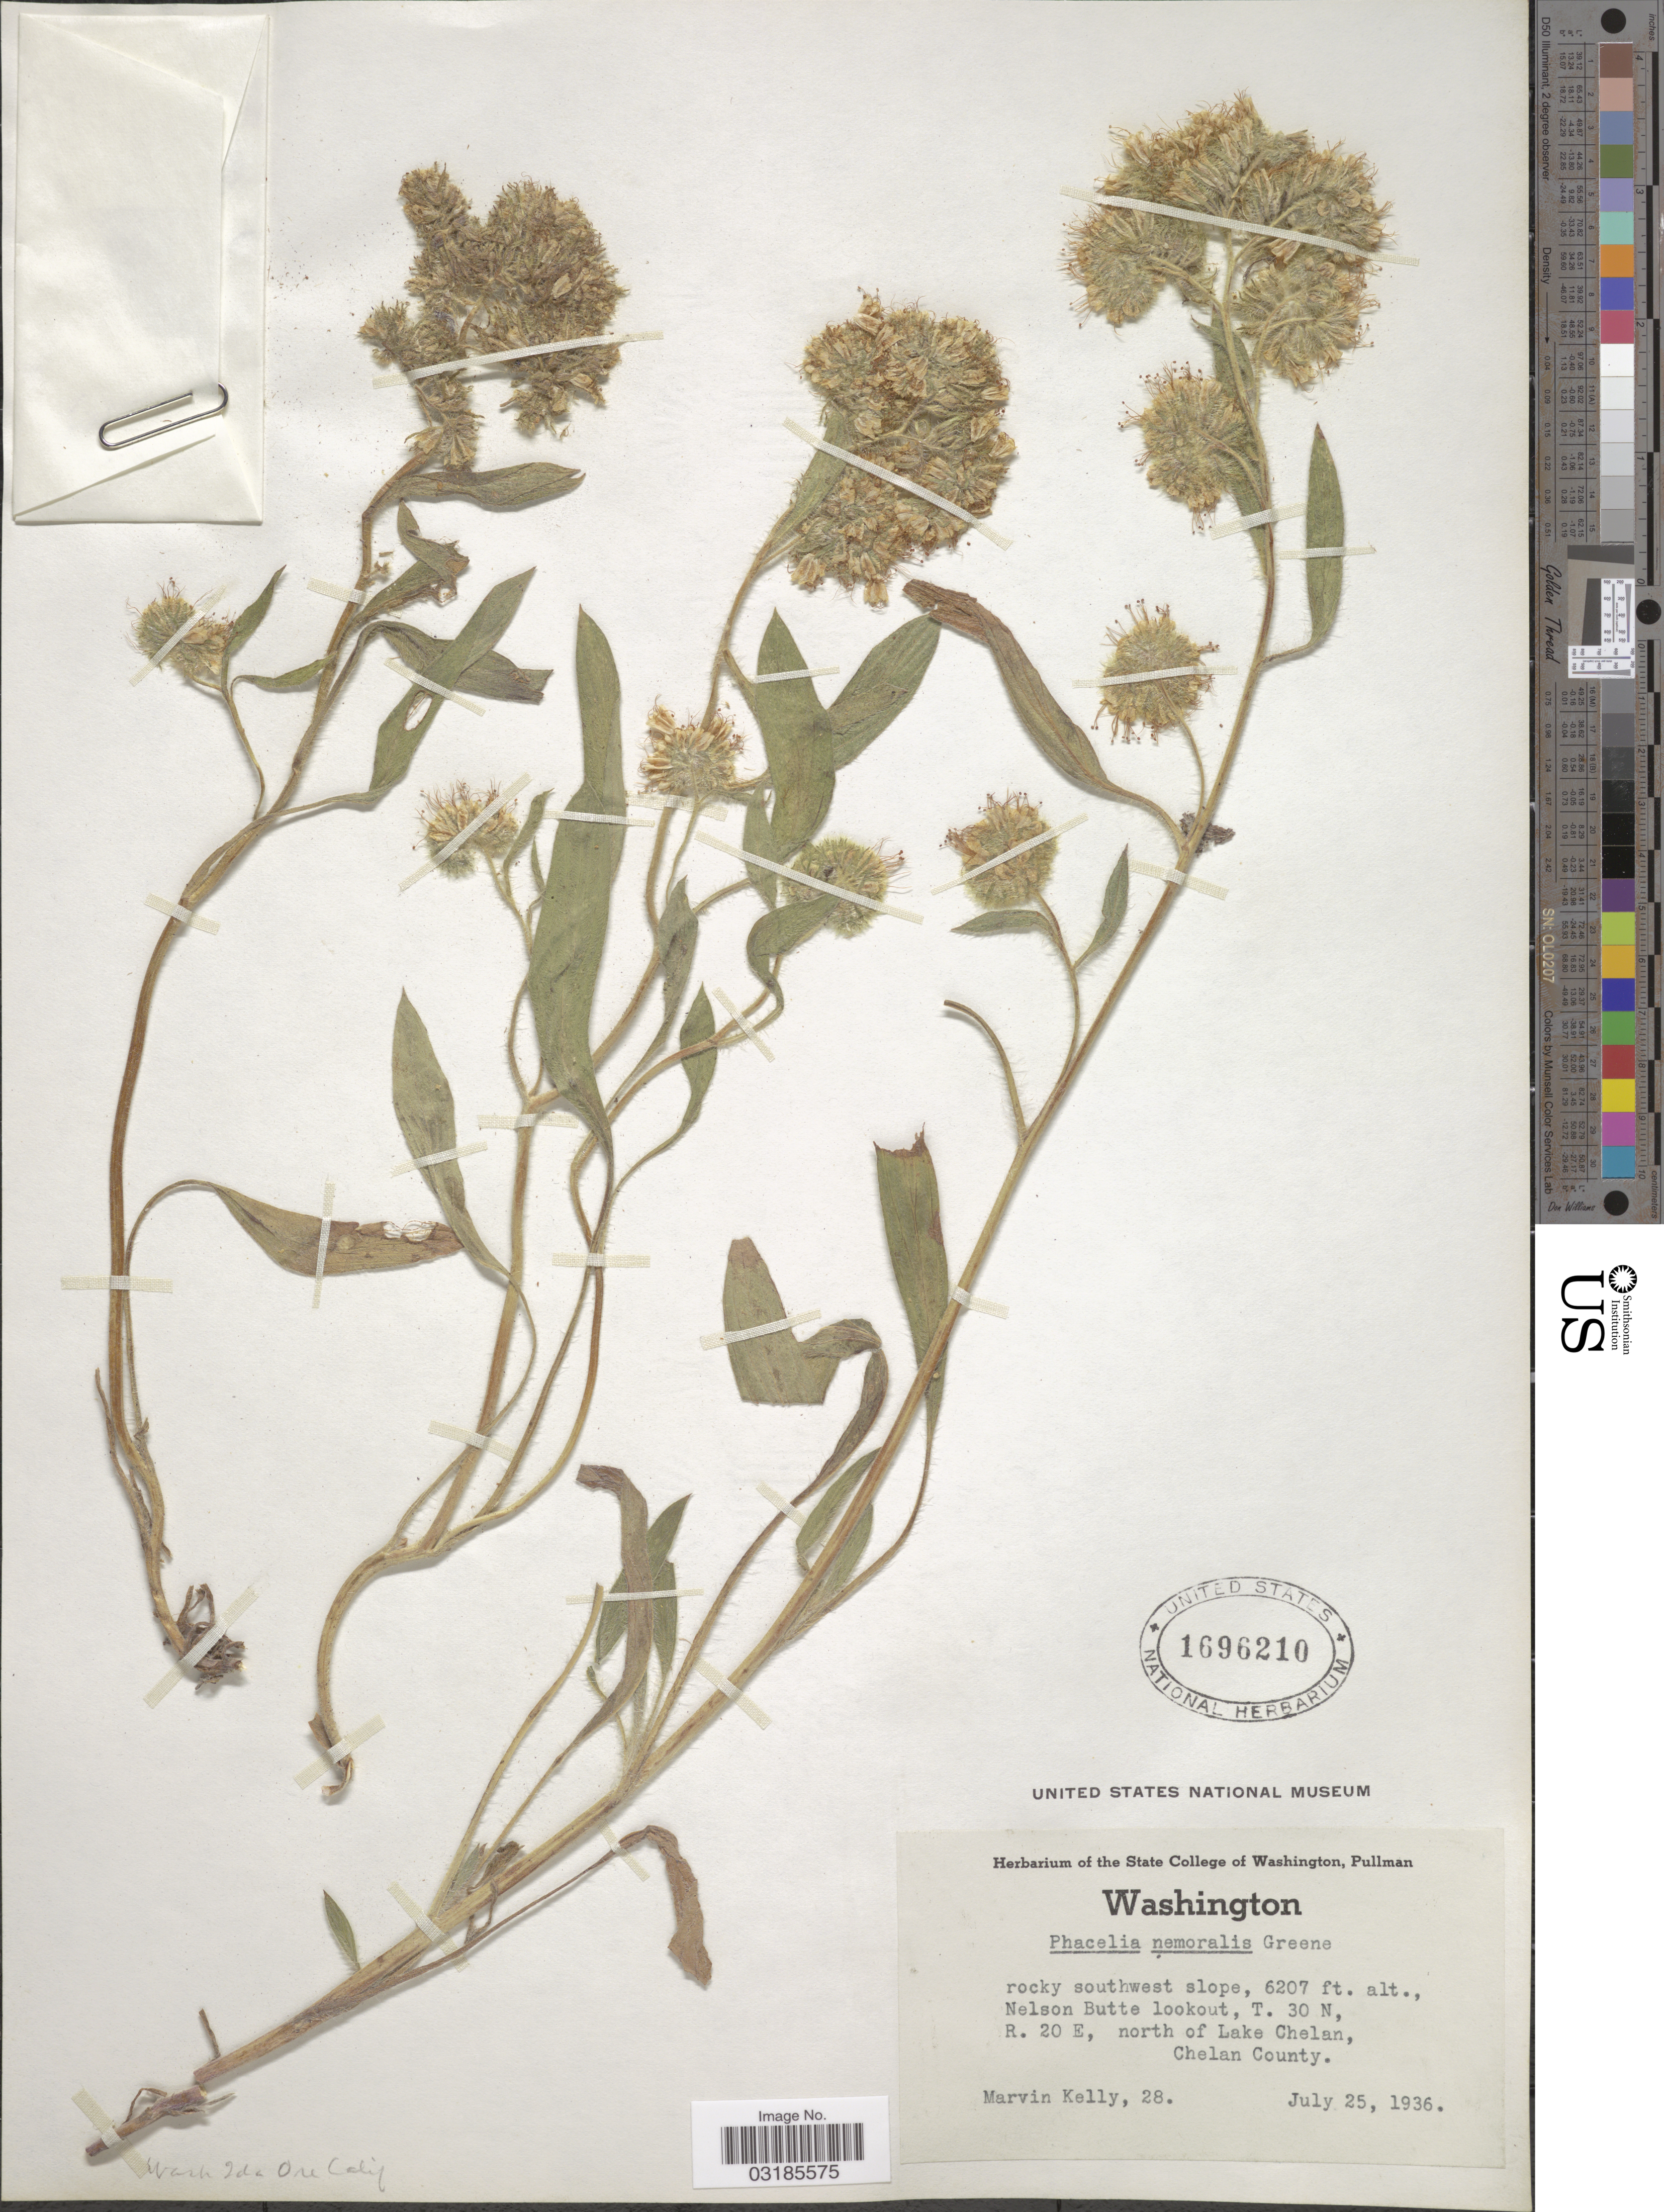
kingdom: Plantae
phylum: Tracheophyta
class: Magnoliopsida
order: Boraginales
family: Hydrophyllaceae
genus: Phacelia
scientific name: Phacelia nemoralis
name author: S.W. Greene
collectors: M. Kelly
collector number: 28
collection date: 1936-07-25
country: United States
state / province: Washington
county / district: Chelan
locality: Rocky southwest slope, Nelson Butte lookout, T30N, R20E, north of Lake Chelan, Chelan County.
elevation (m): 1892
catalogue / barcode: US 1696210